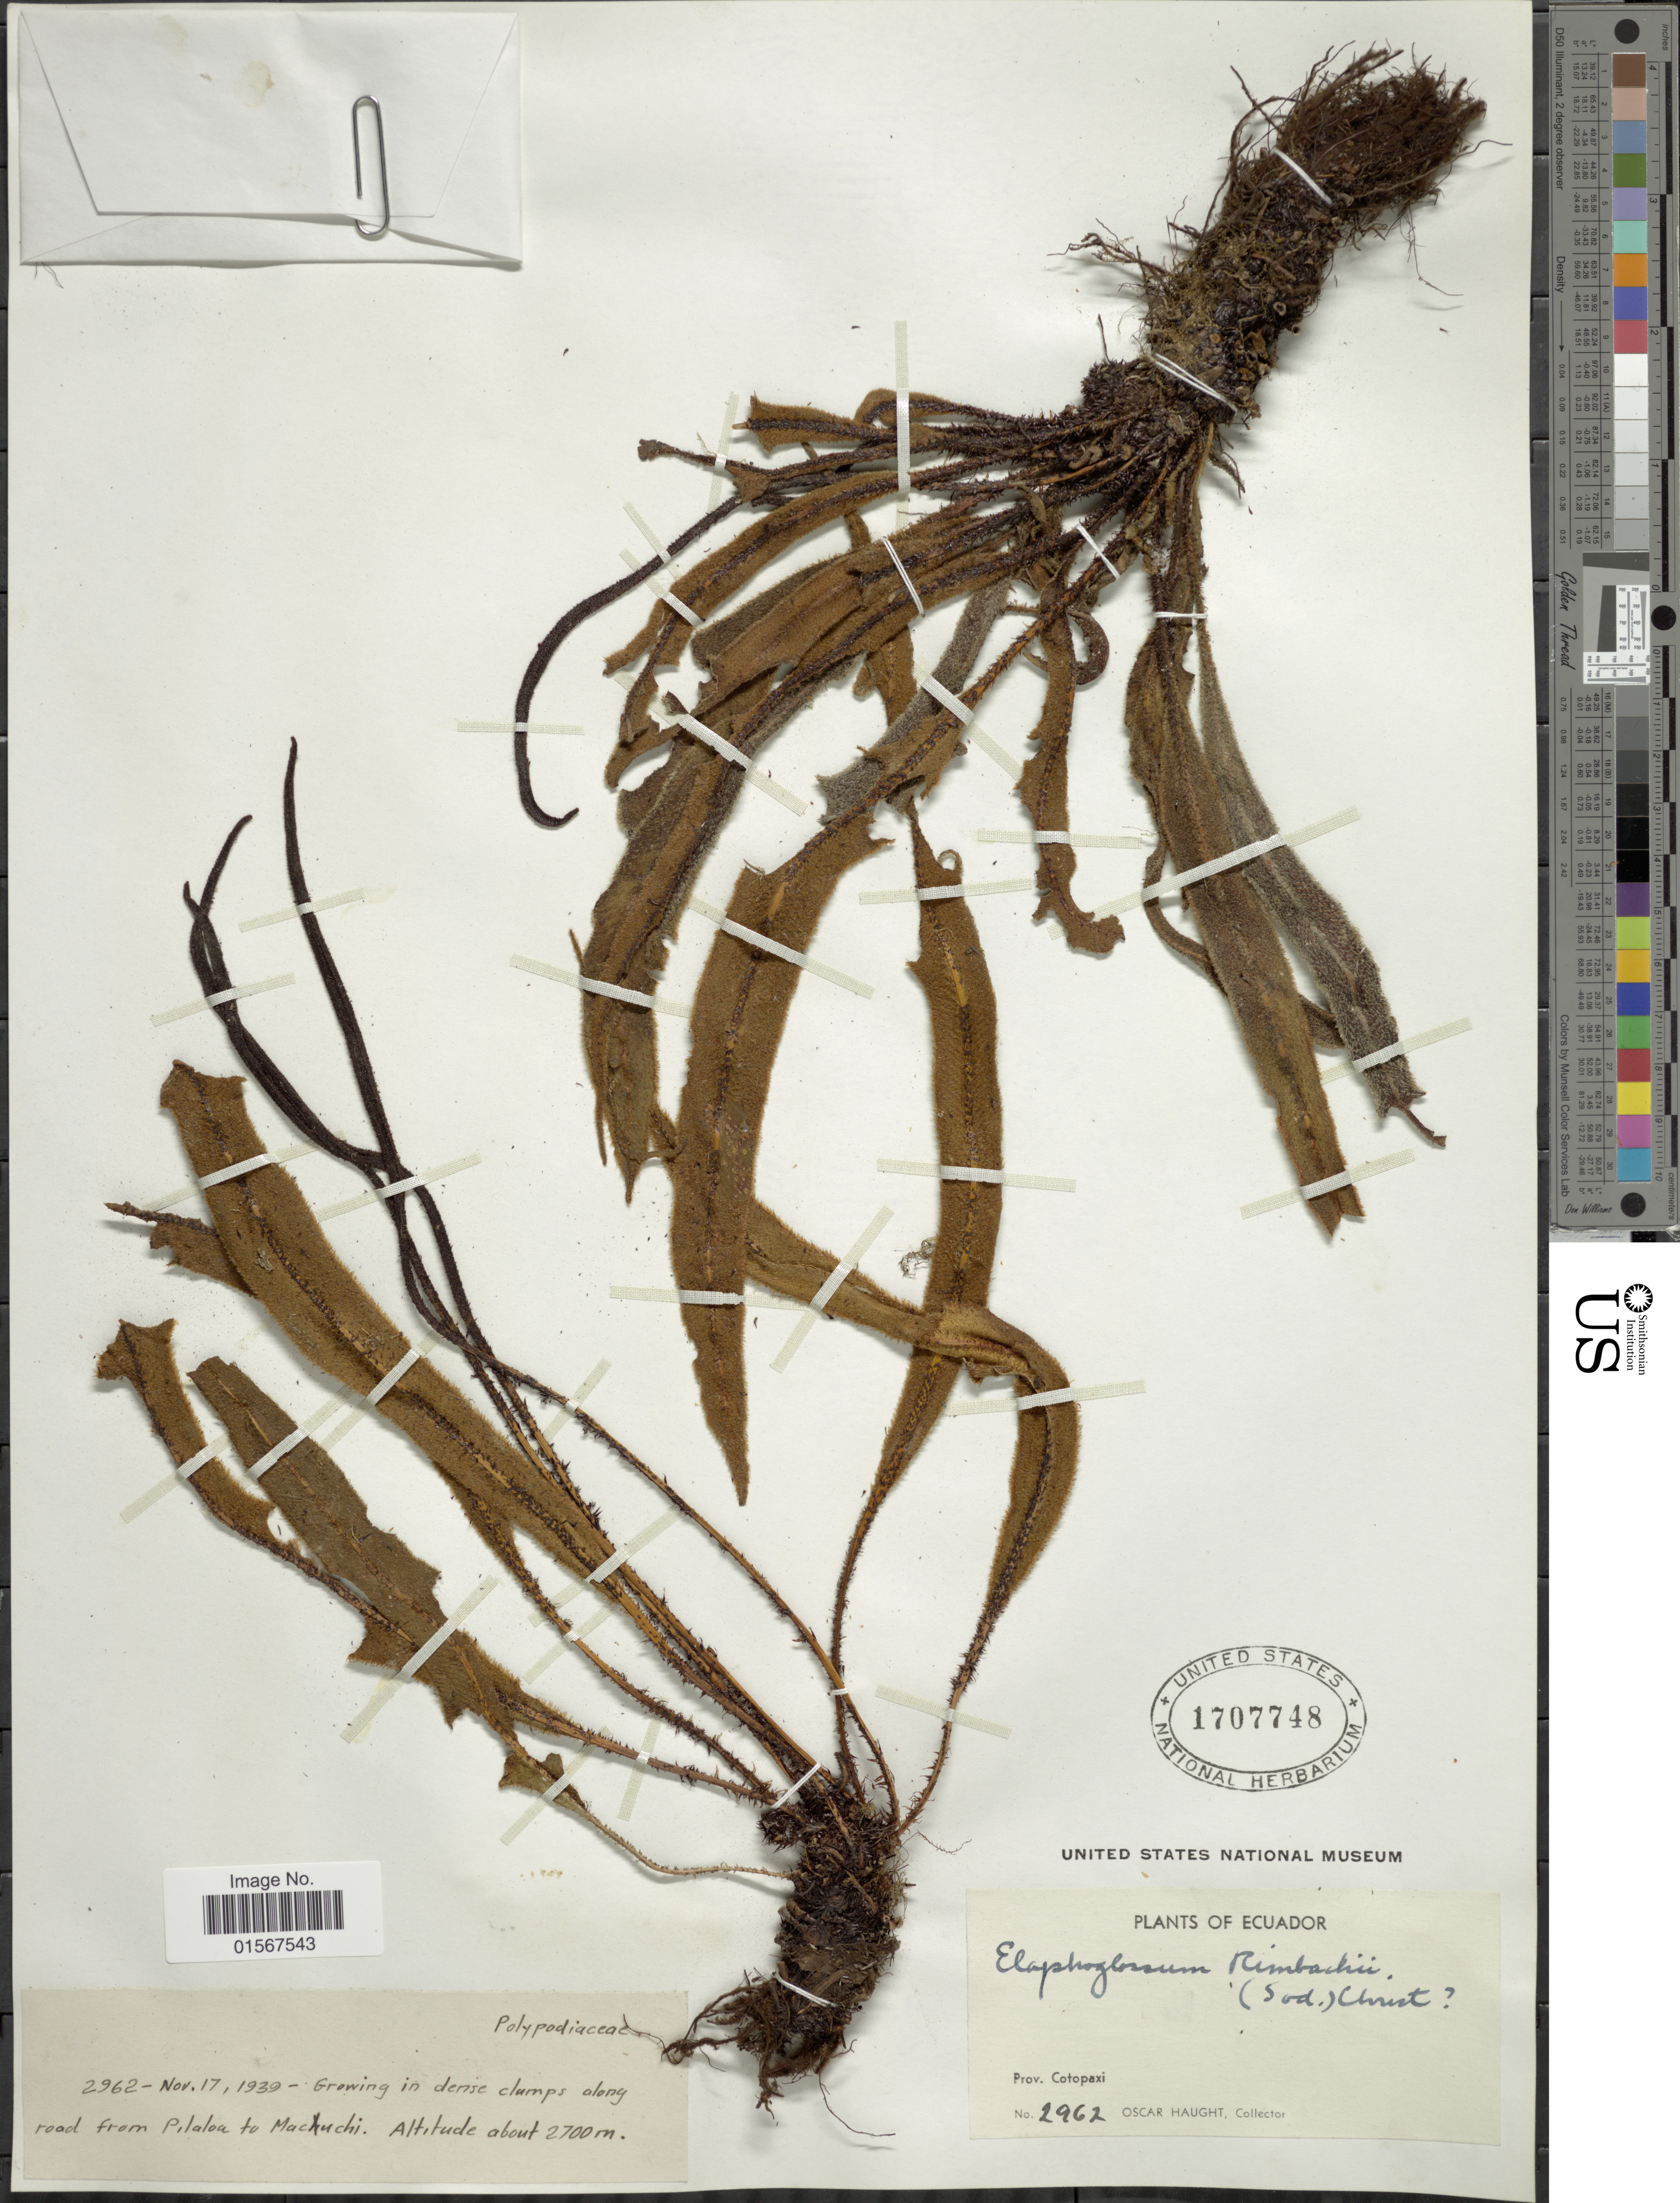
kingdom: Plantae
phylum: Tracheophyta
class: Polypodiopsida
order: Polypodiales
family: Dryopteridaceae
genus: Elaphoglossum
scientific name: Elaphoglossum rimbachii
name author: (Sodiro) Christ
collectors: O. L. Haught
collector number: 2962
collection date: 1939-11-17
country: Ecuador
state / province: Cotopaxi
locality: Ecuador, Prov. Cotopaxi, along road from Pilaloa to Machuchi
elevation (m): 2700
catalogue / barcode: US 1707748